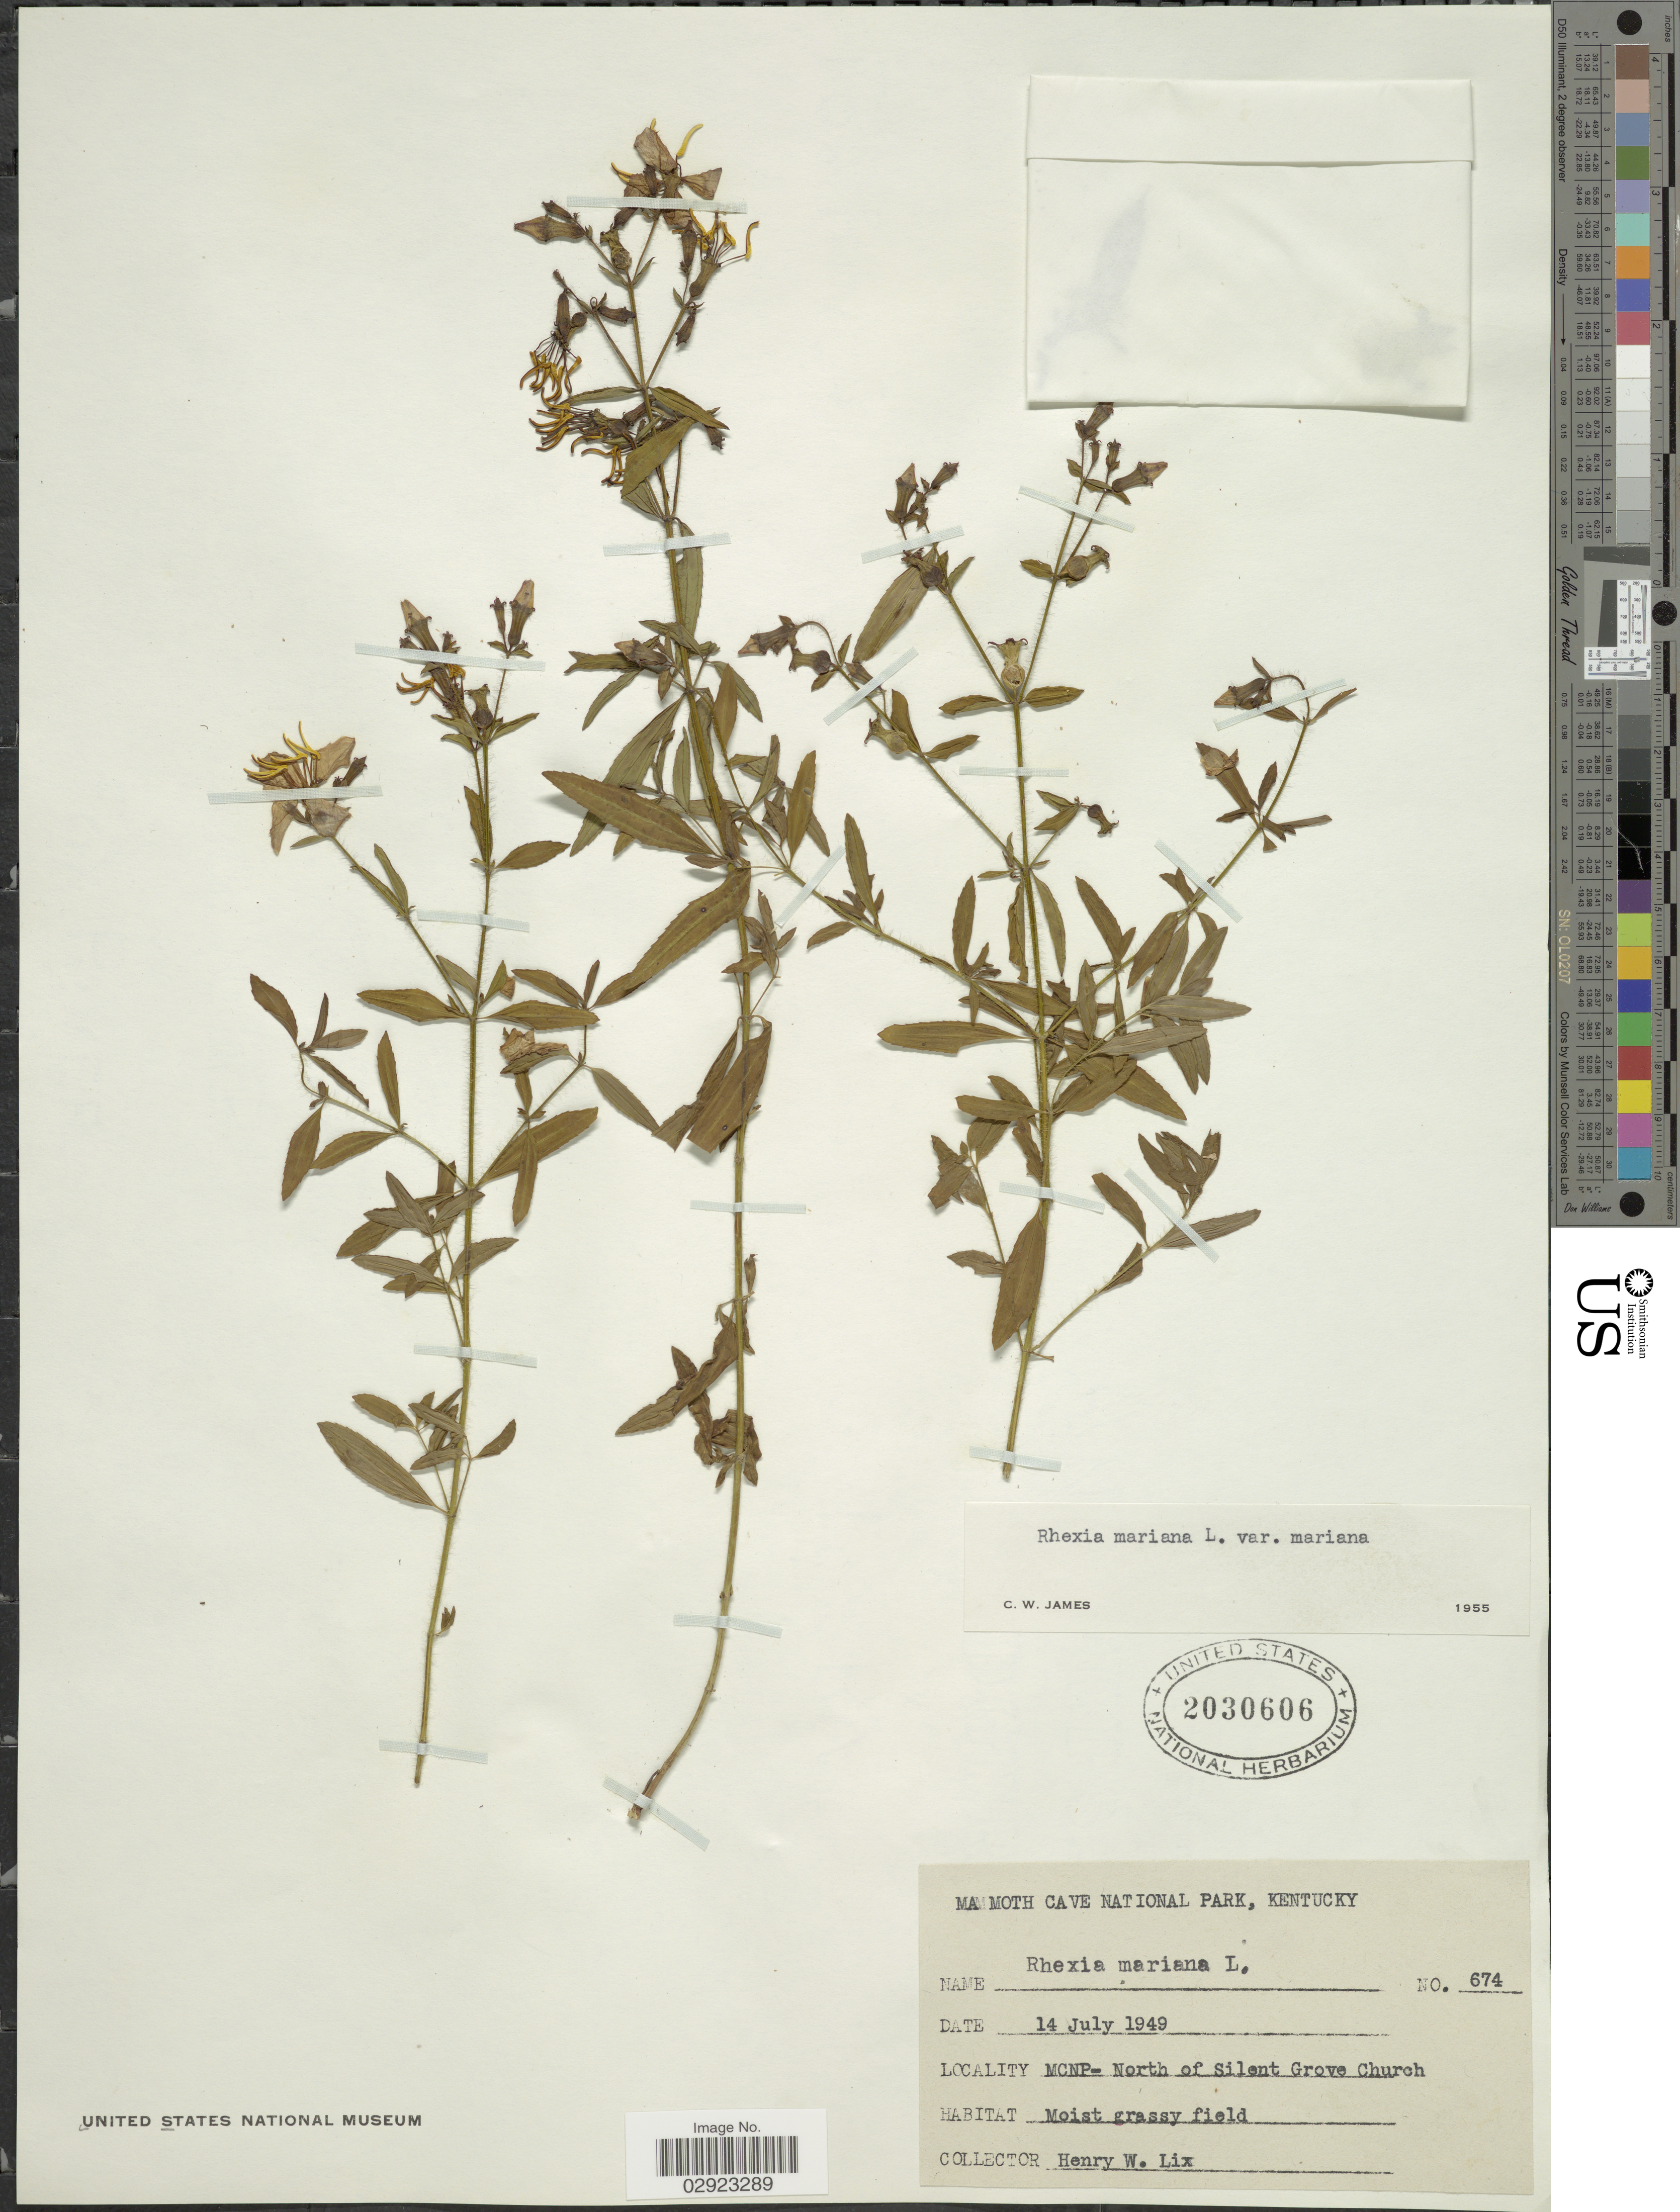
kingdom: Plantae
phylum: Tracheophyta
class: Magnoliopsida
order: Myrtales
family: Melastomataceae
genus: Rhexia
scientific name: Rhexia mariana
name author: L.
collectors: H. W. Lix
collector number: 674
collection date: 1949-07-14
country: United States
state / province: Kentucky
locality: Mammoth Cave National Park, MCNP-North of Silent Grove Church.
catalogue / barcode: US 2030606